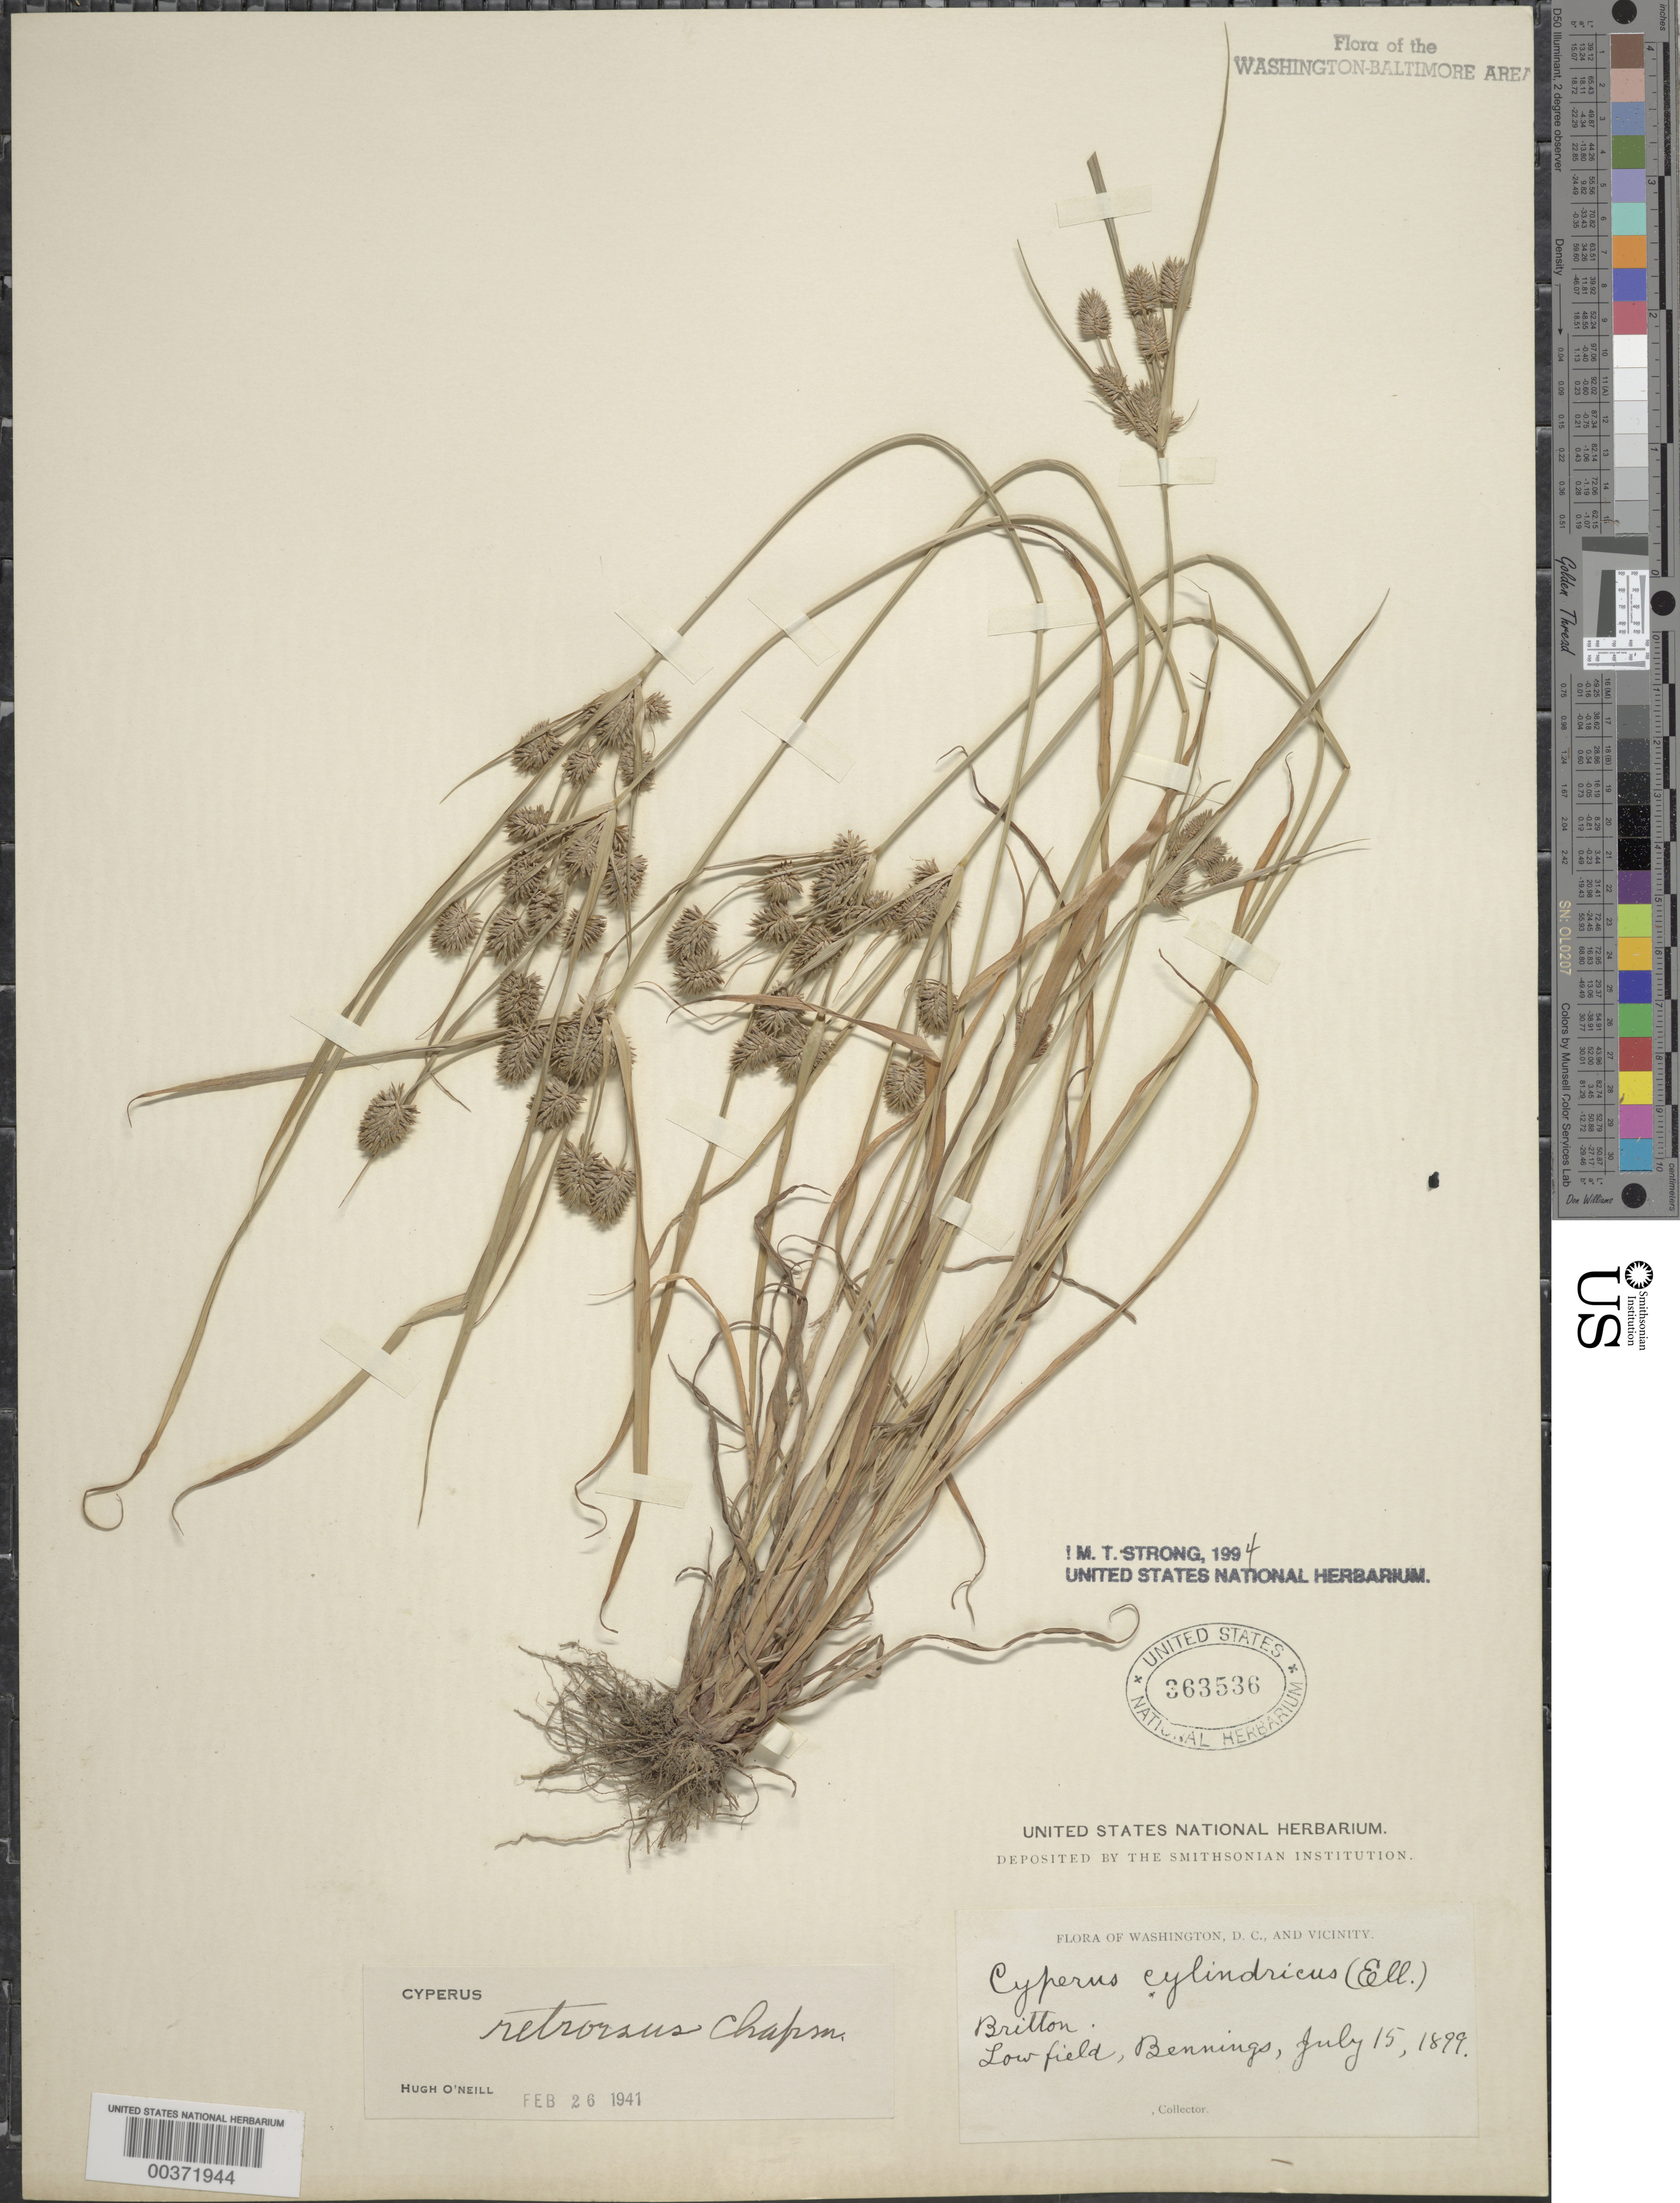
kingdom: Plantae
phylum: Tracheophyta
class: Liliopsida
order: Poales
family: Cyperaceae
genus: Cyperus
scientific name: Cyperus retrorsus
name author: Chapm.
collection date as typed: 15 Jul 1899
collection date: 1899-07-15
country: United States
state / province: District of Columbia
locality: Bennings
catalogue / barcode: US 363536